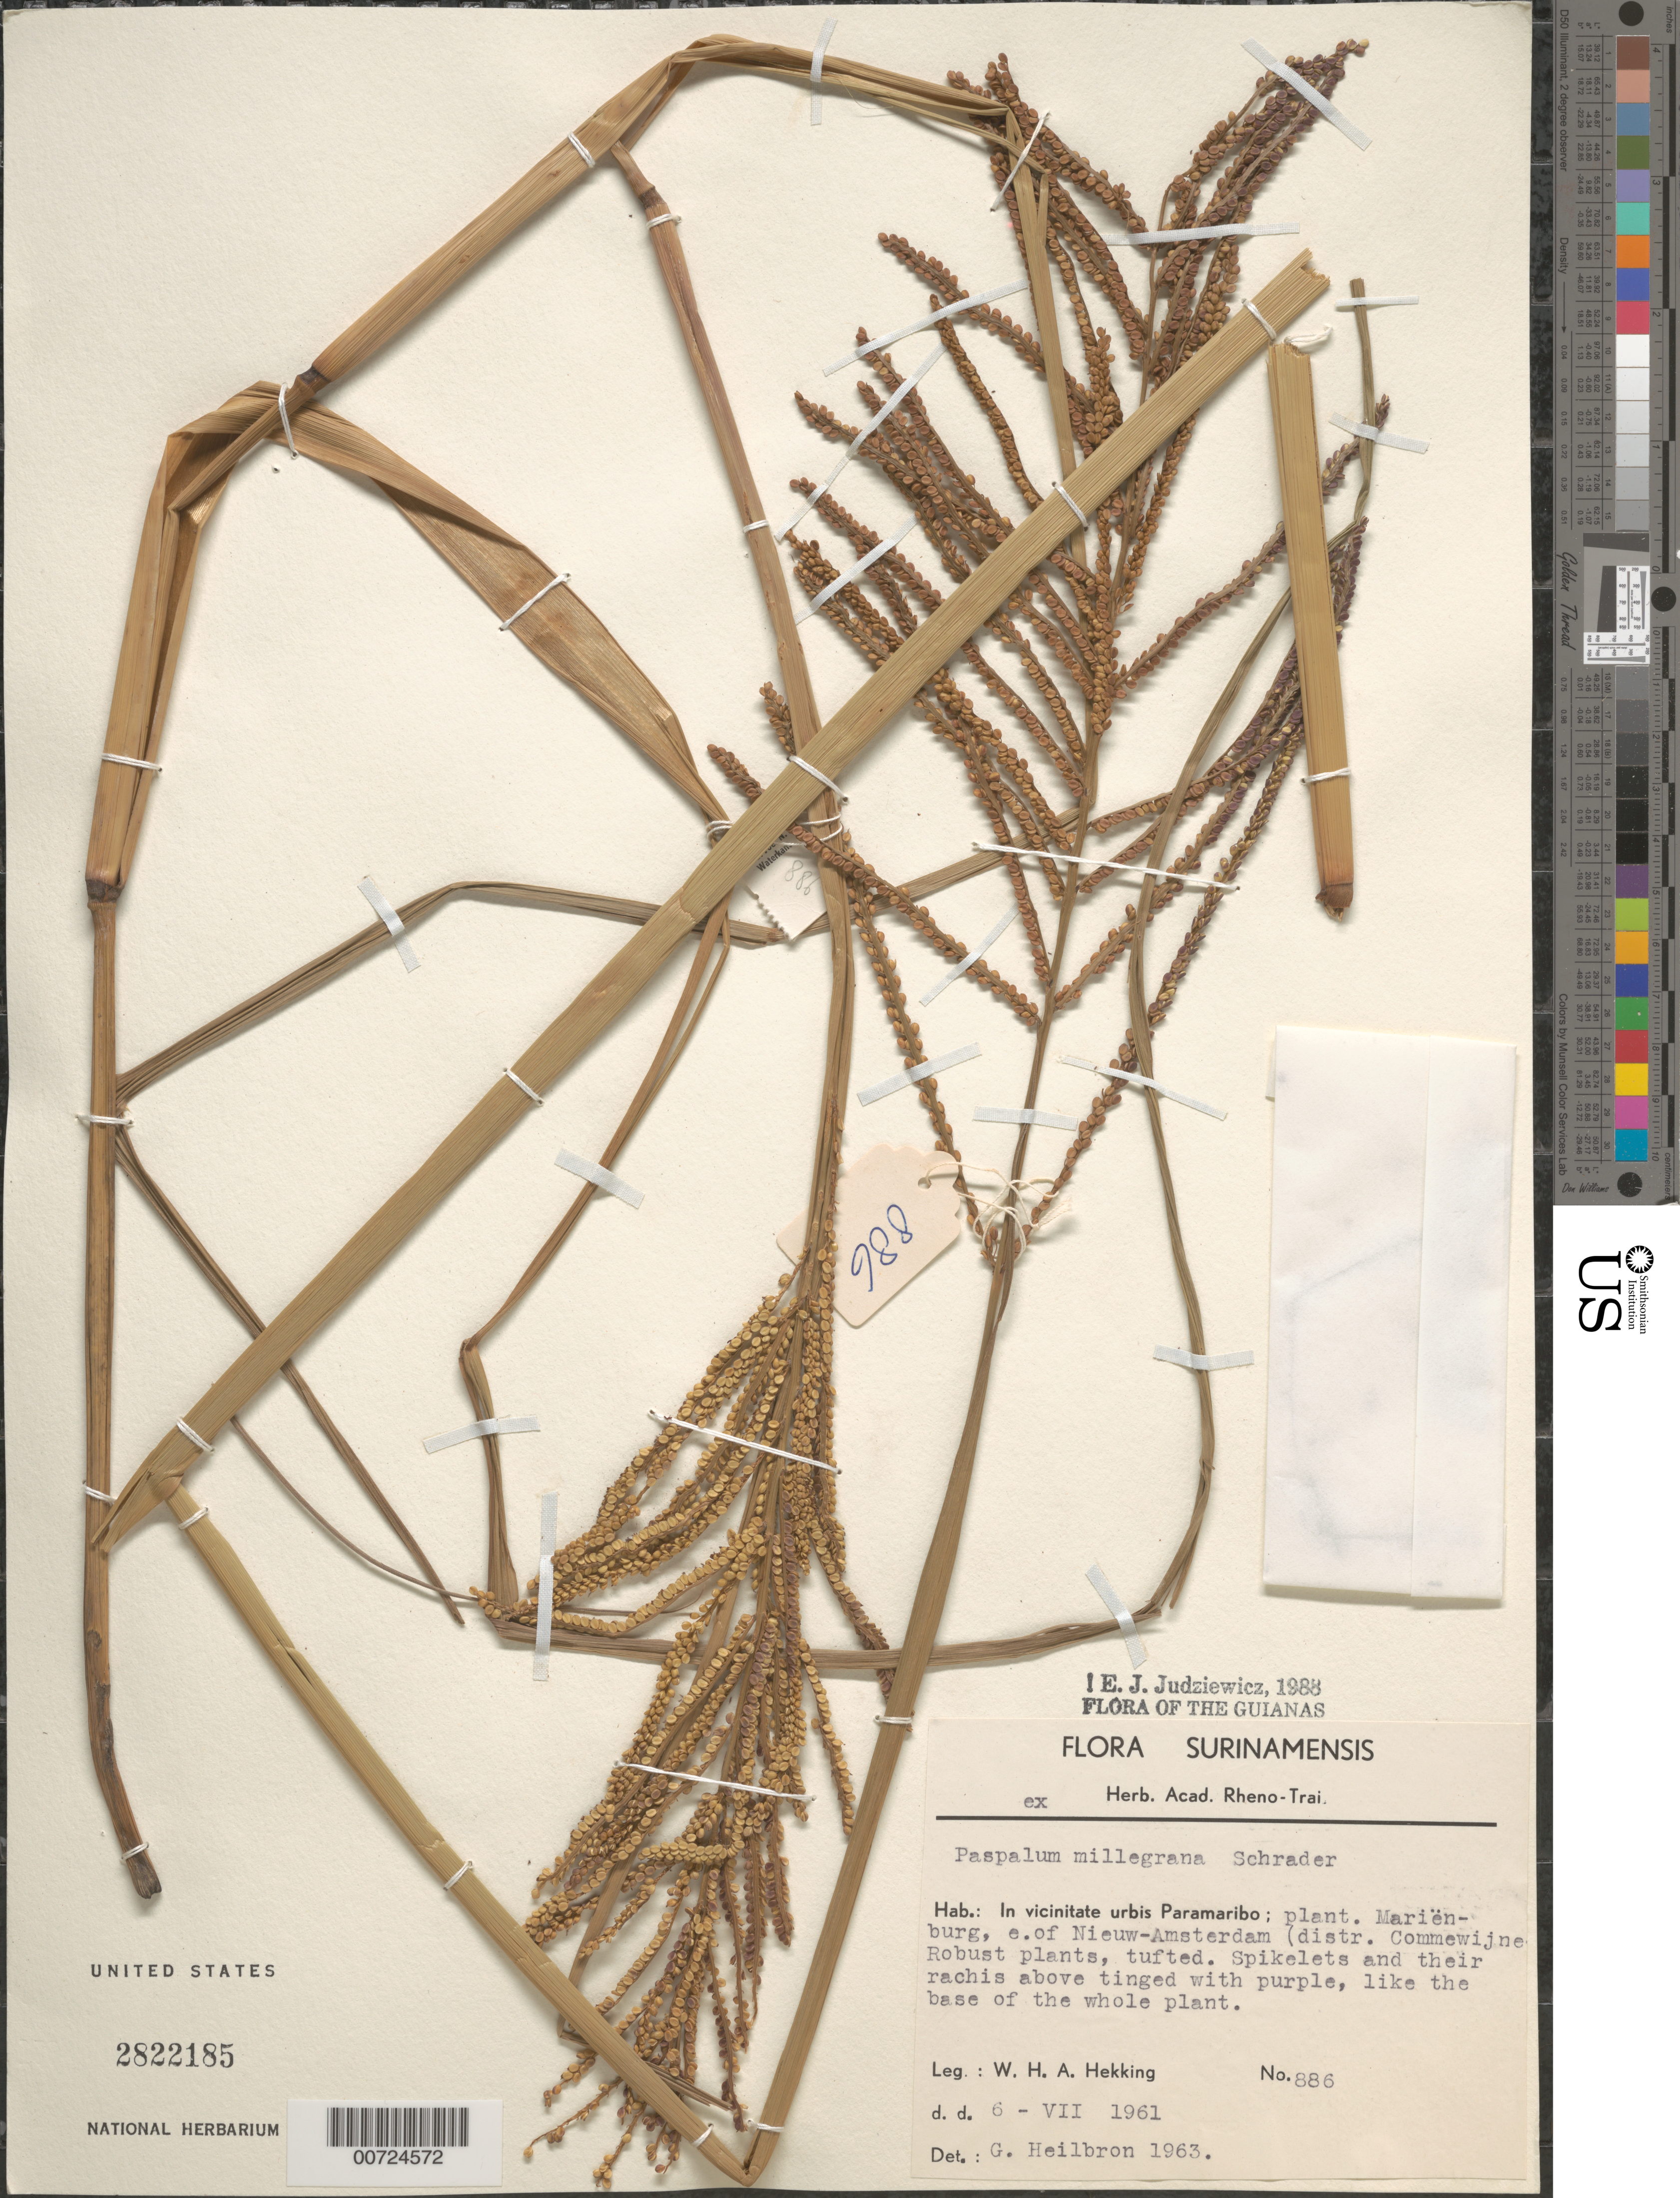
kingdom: Plantae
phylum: Tracheophyta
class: Liliopsida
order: Poales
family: Poaceae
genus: Paspalum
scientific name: Paspalum millegrana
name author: Schrad.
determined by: Judziewicz, E. J.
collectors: W. H. A. Hekking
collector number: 886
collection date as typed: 6-Jul-61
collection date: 1961-07-06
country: Suriname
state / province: Commewijne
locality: Marienburg, E of Nieuw-Amsterdam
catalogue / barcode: US 2822185